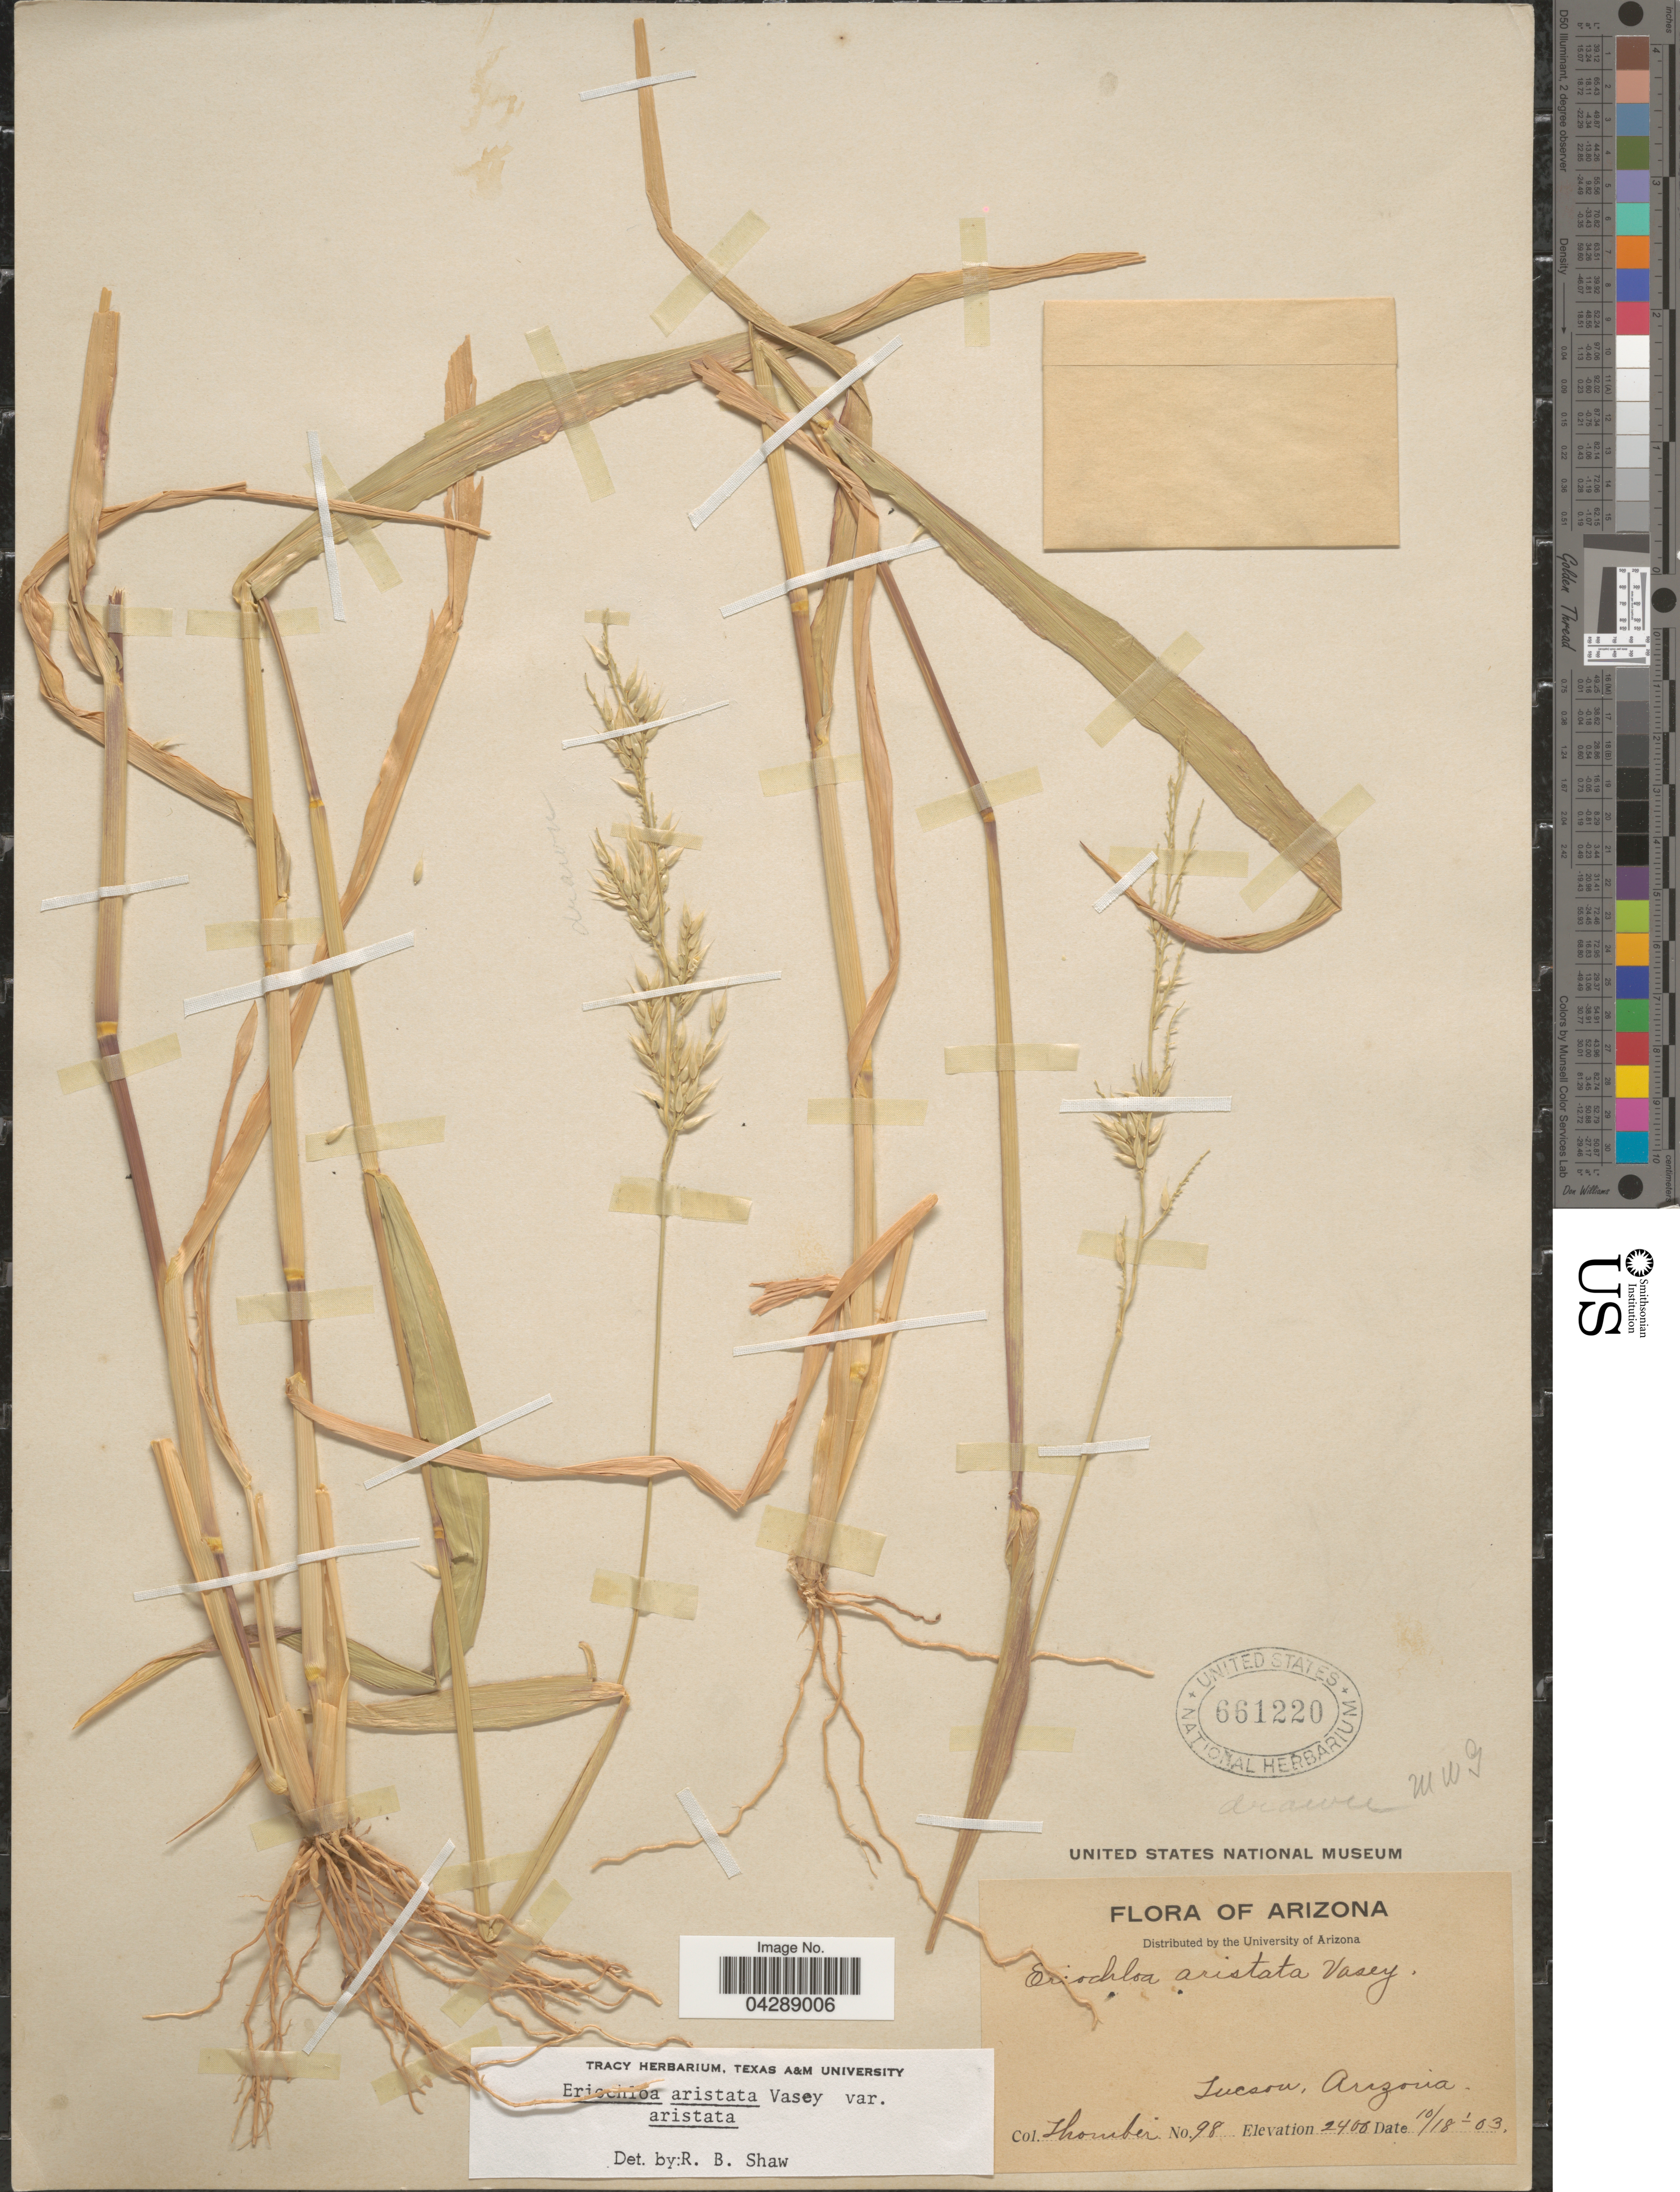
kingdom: Plantae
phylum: Tracheophyta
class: Liliopsida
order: Poales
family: Poaceae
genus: Eriochloa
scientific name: Eriochloa aristata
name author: Vasey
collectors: -. Thornber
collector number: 98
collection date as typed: Transcribed d/m/y: 18/10/3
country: United States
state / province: Arizona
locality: Tucson.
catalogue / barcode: US 661220